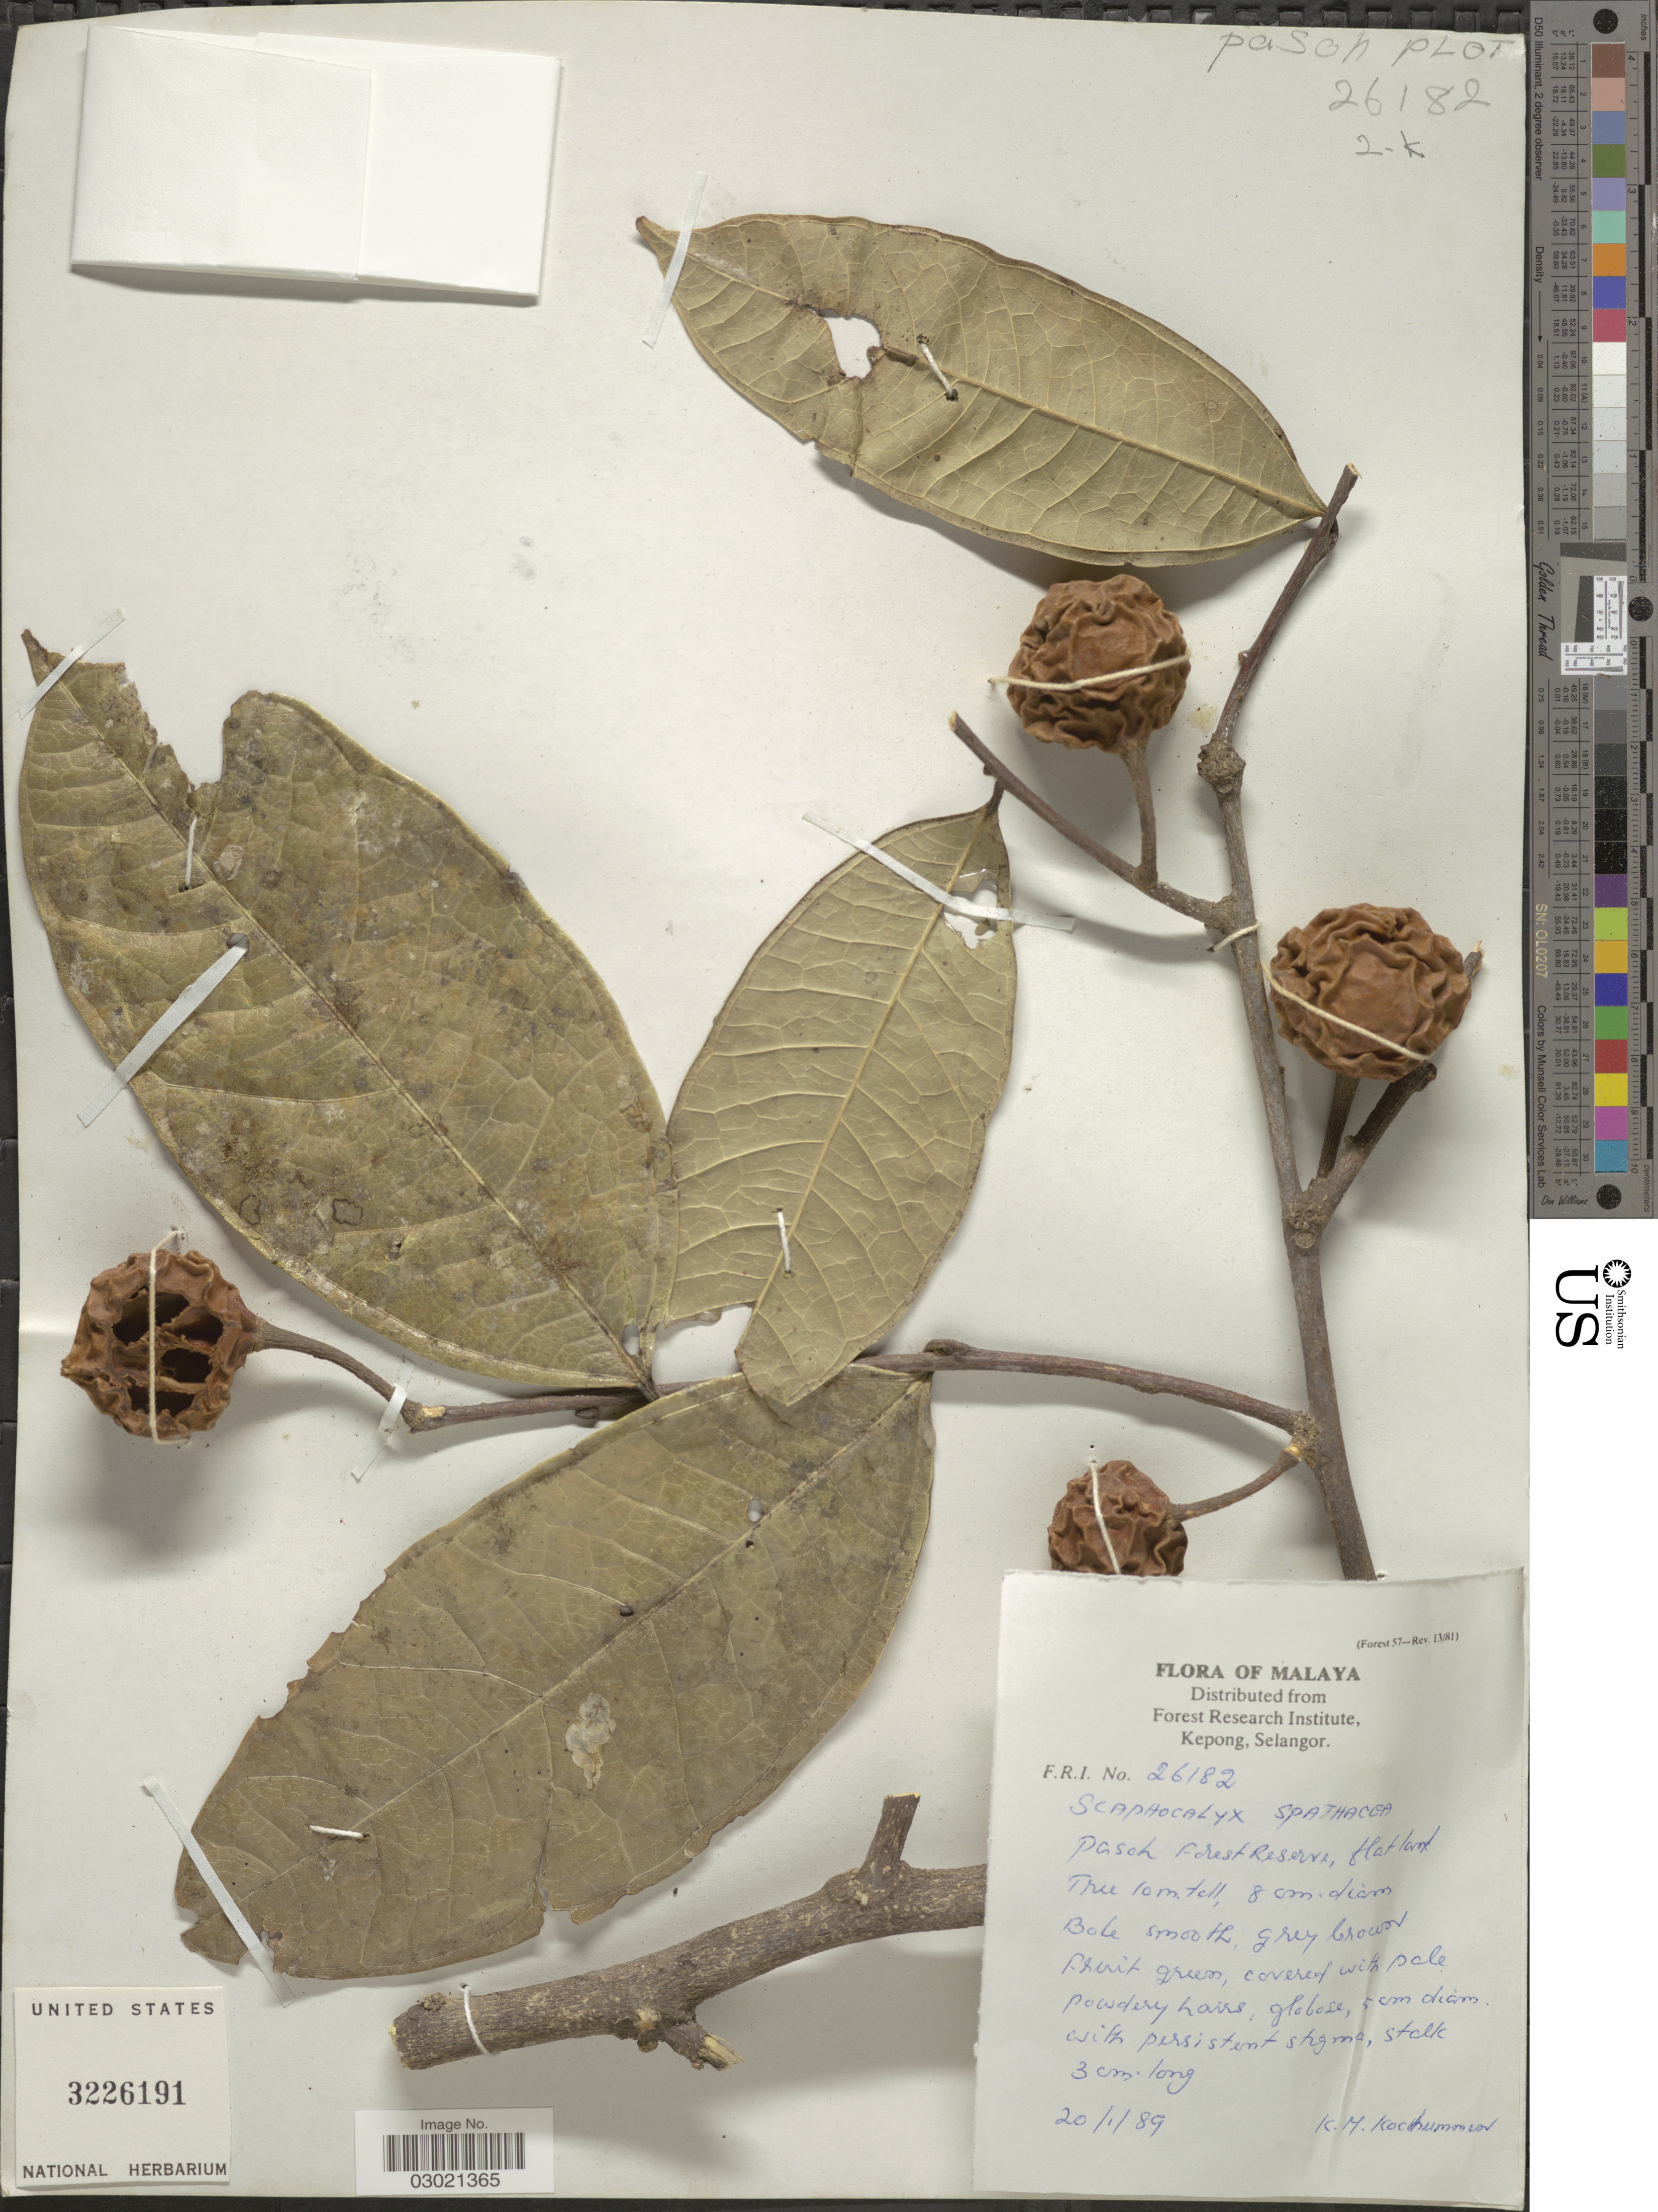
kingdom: Plantae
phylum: Tracheophyta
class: Magnoliopsida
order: Malpighiales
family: Achariaceae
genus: Scaphocalyx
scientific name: Scaphocalyx spathacea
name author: Ridl.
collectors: K. Kochummen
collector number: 26182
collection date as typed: Transcribed d/m/y: 20/1/89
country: Malaysia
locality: Malaya. Pasoh Forest Reserve.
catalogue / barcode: US 3226191